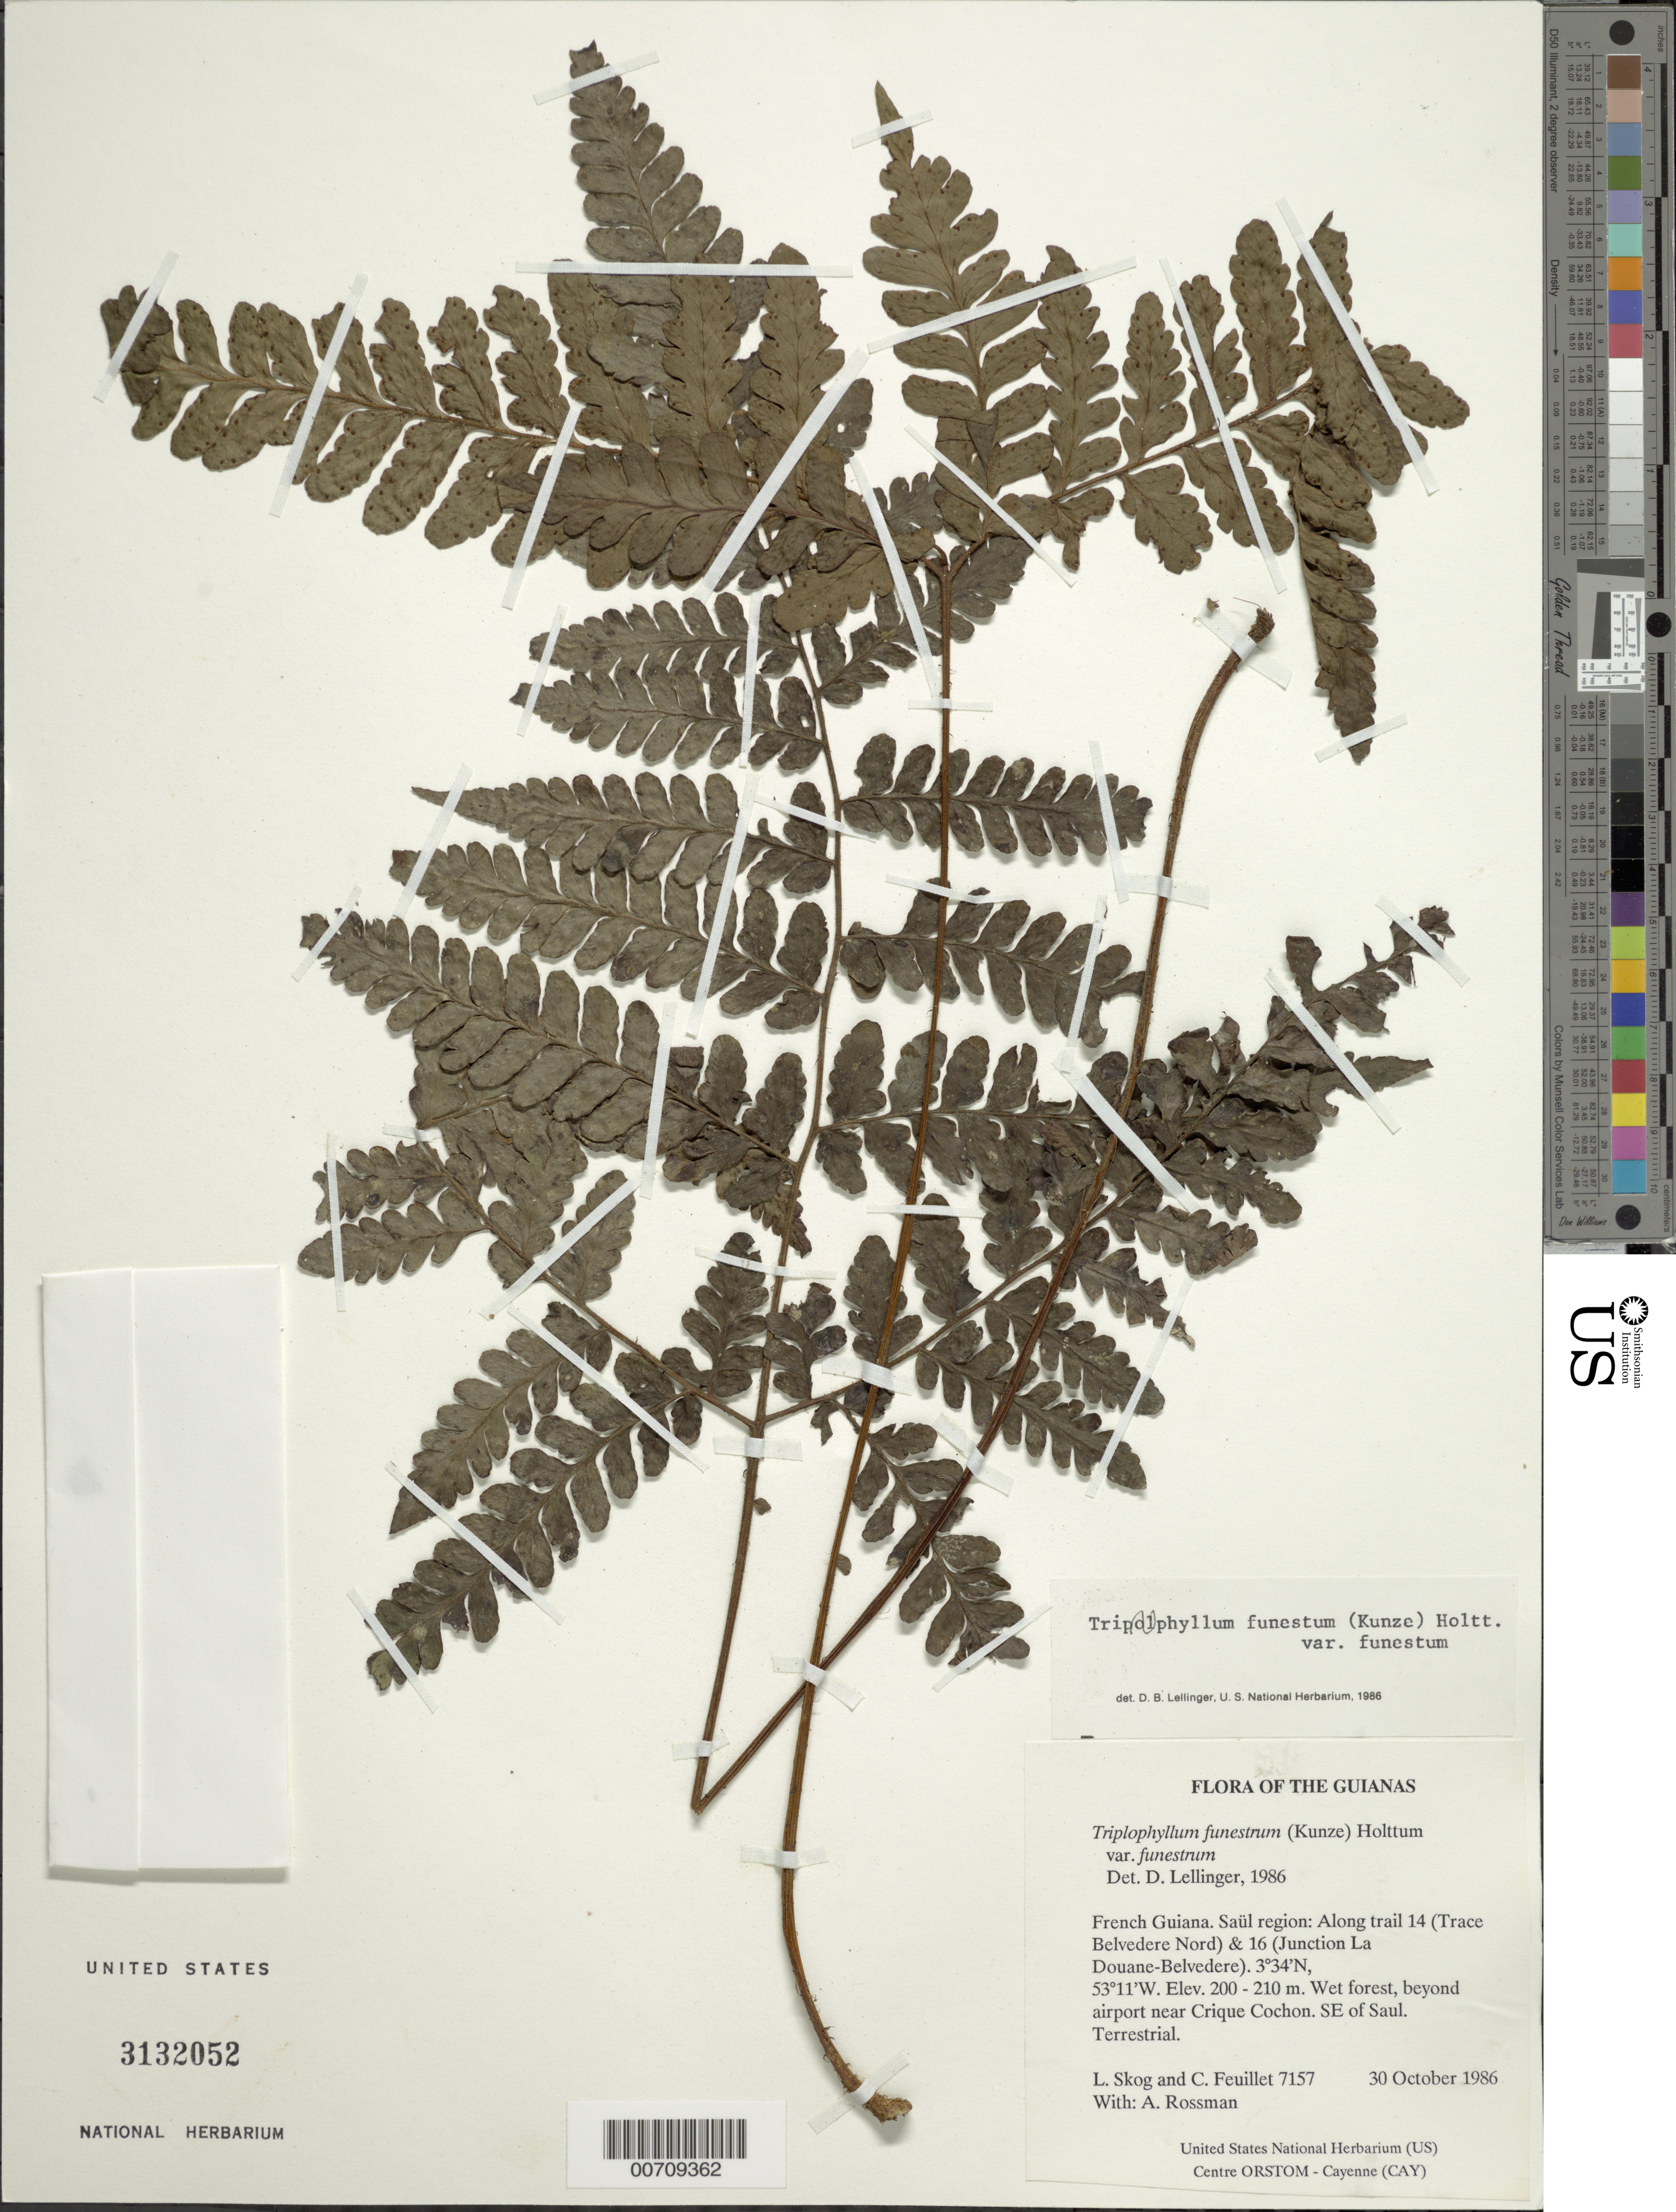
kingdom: Plantae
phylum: Tracheophyta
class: Polypodiopsida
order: Polypodiales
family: Tectariaceae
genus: Triplophyllum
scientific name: Triplophyllum funestum var. funestum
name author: (Kunze) Holttum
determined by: Lellinger, David B., (BOT), Smithsonian Institution - National Museum of Natural History (UNITED STATES)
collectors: L. E. Skog, C. Feuillet & A. Rossman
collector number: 7157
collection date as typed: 30 October 1986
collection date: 1986-10-30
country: French Guiana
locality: SE of Saül along trail 14 (Trace Belvedere Nord) & 16 (Junction La Douane-Belvedere)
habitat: Wet forest, beyond airport near Crique Cochon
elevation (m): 200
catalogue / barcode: US 3132052